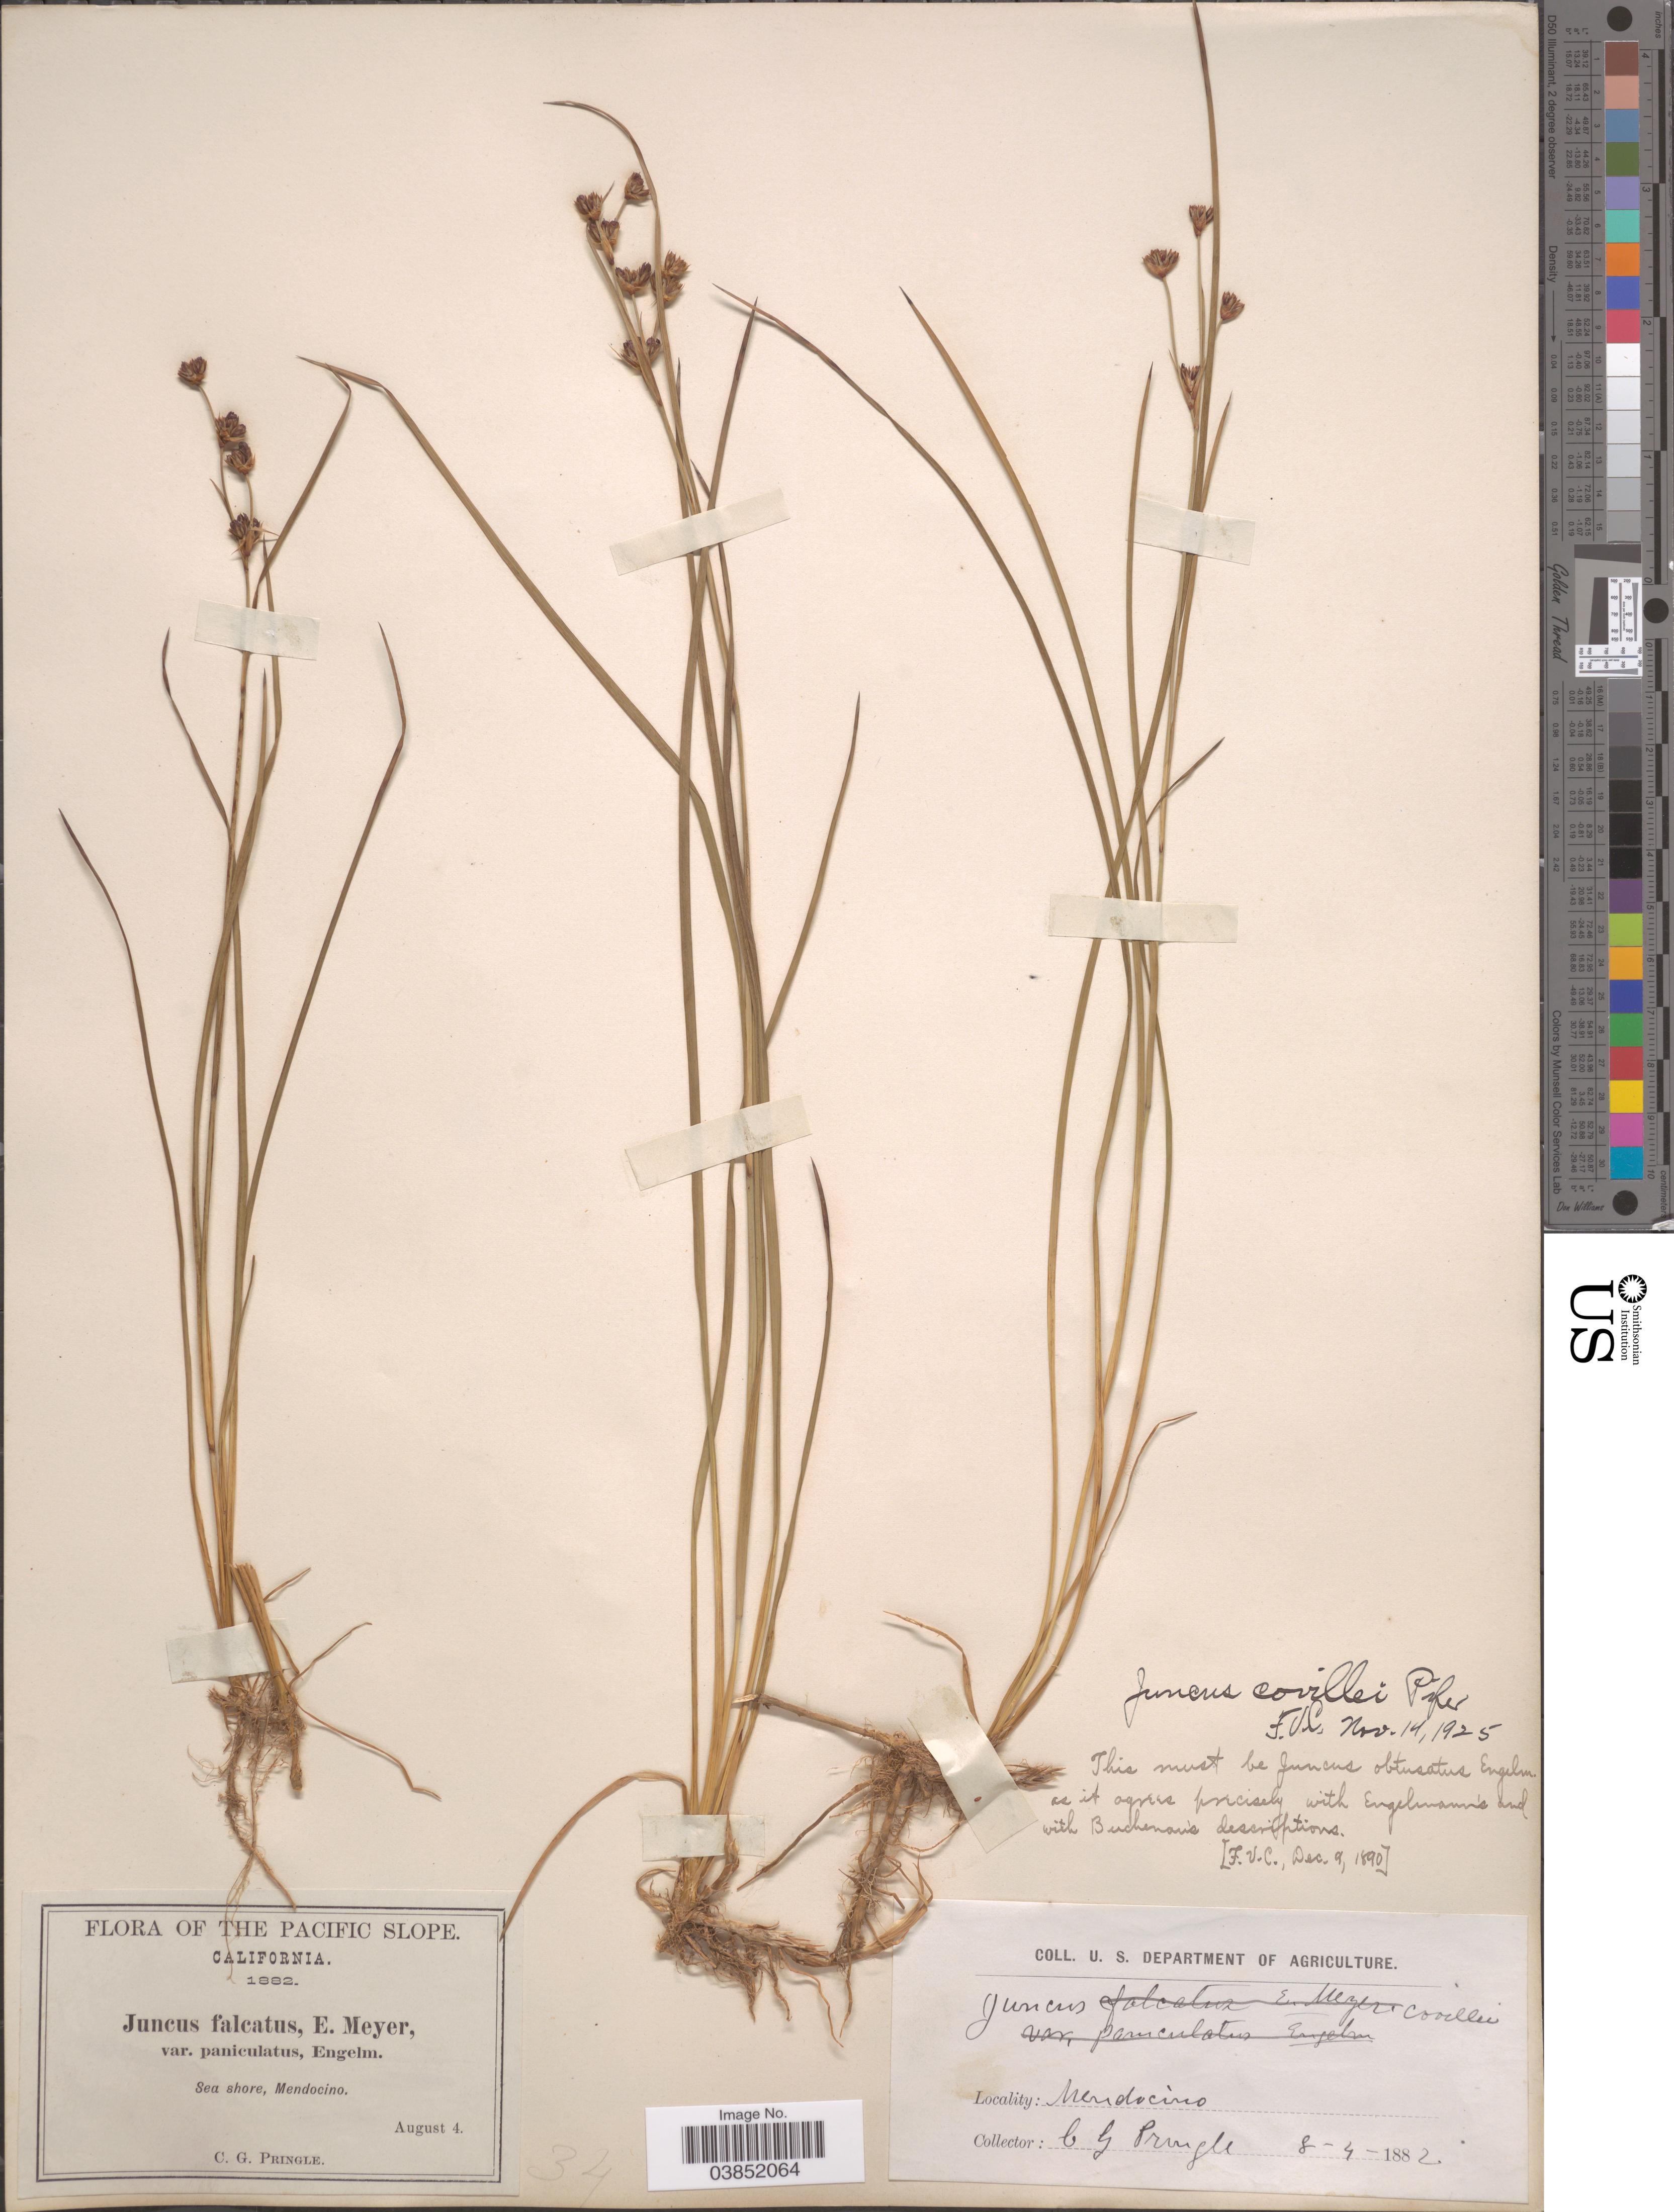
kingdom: Plantae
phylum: Tracheophyta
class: Liliopsida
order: Poales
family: Juncaceae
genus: Juncus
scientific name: Juncus covillei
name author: Piper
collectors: C. G. Pringle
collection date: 1882-08-04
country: United States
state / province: California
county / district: Mendocino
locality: The Pacific Slope. Sea shore, Mendocino.